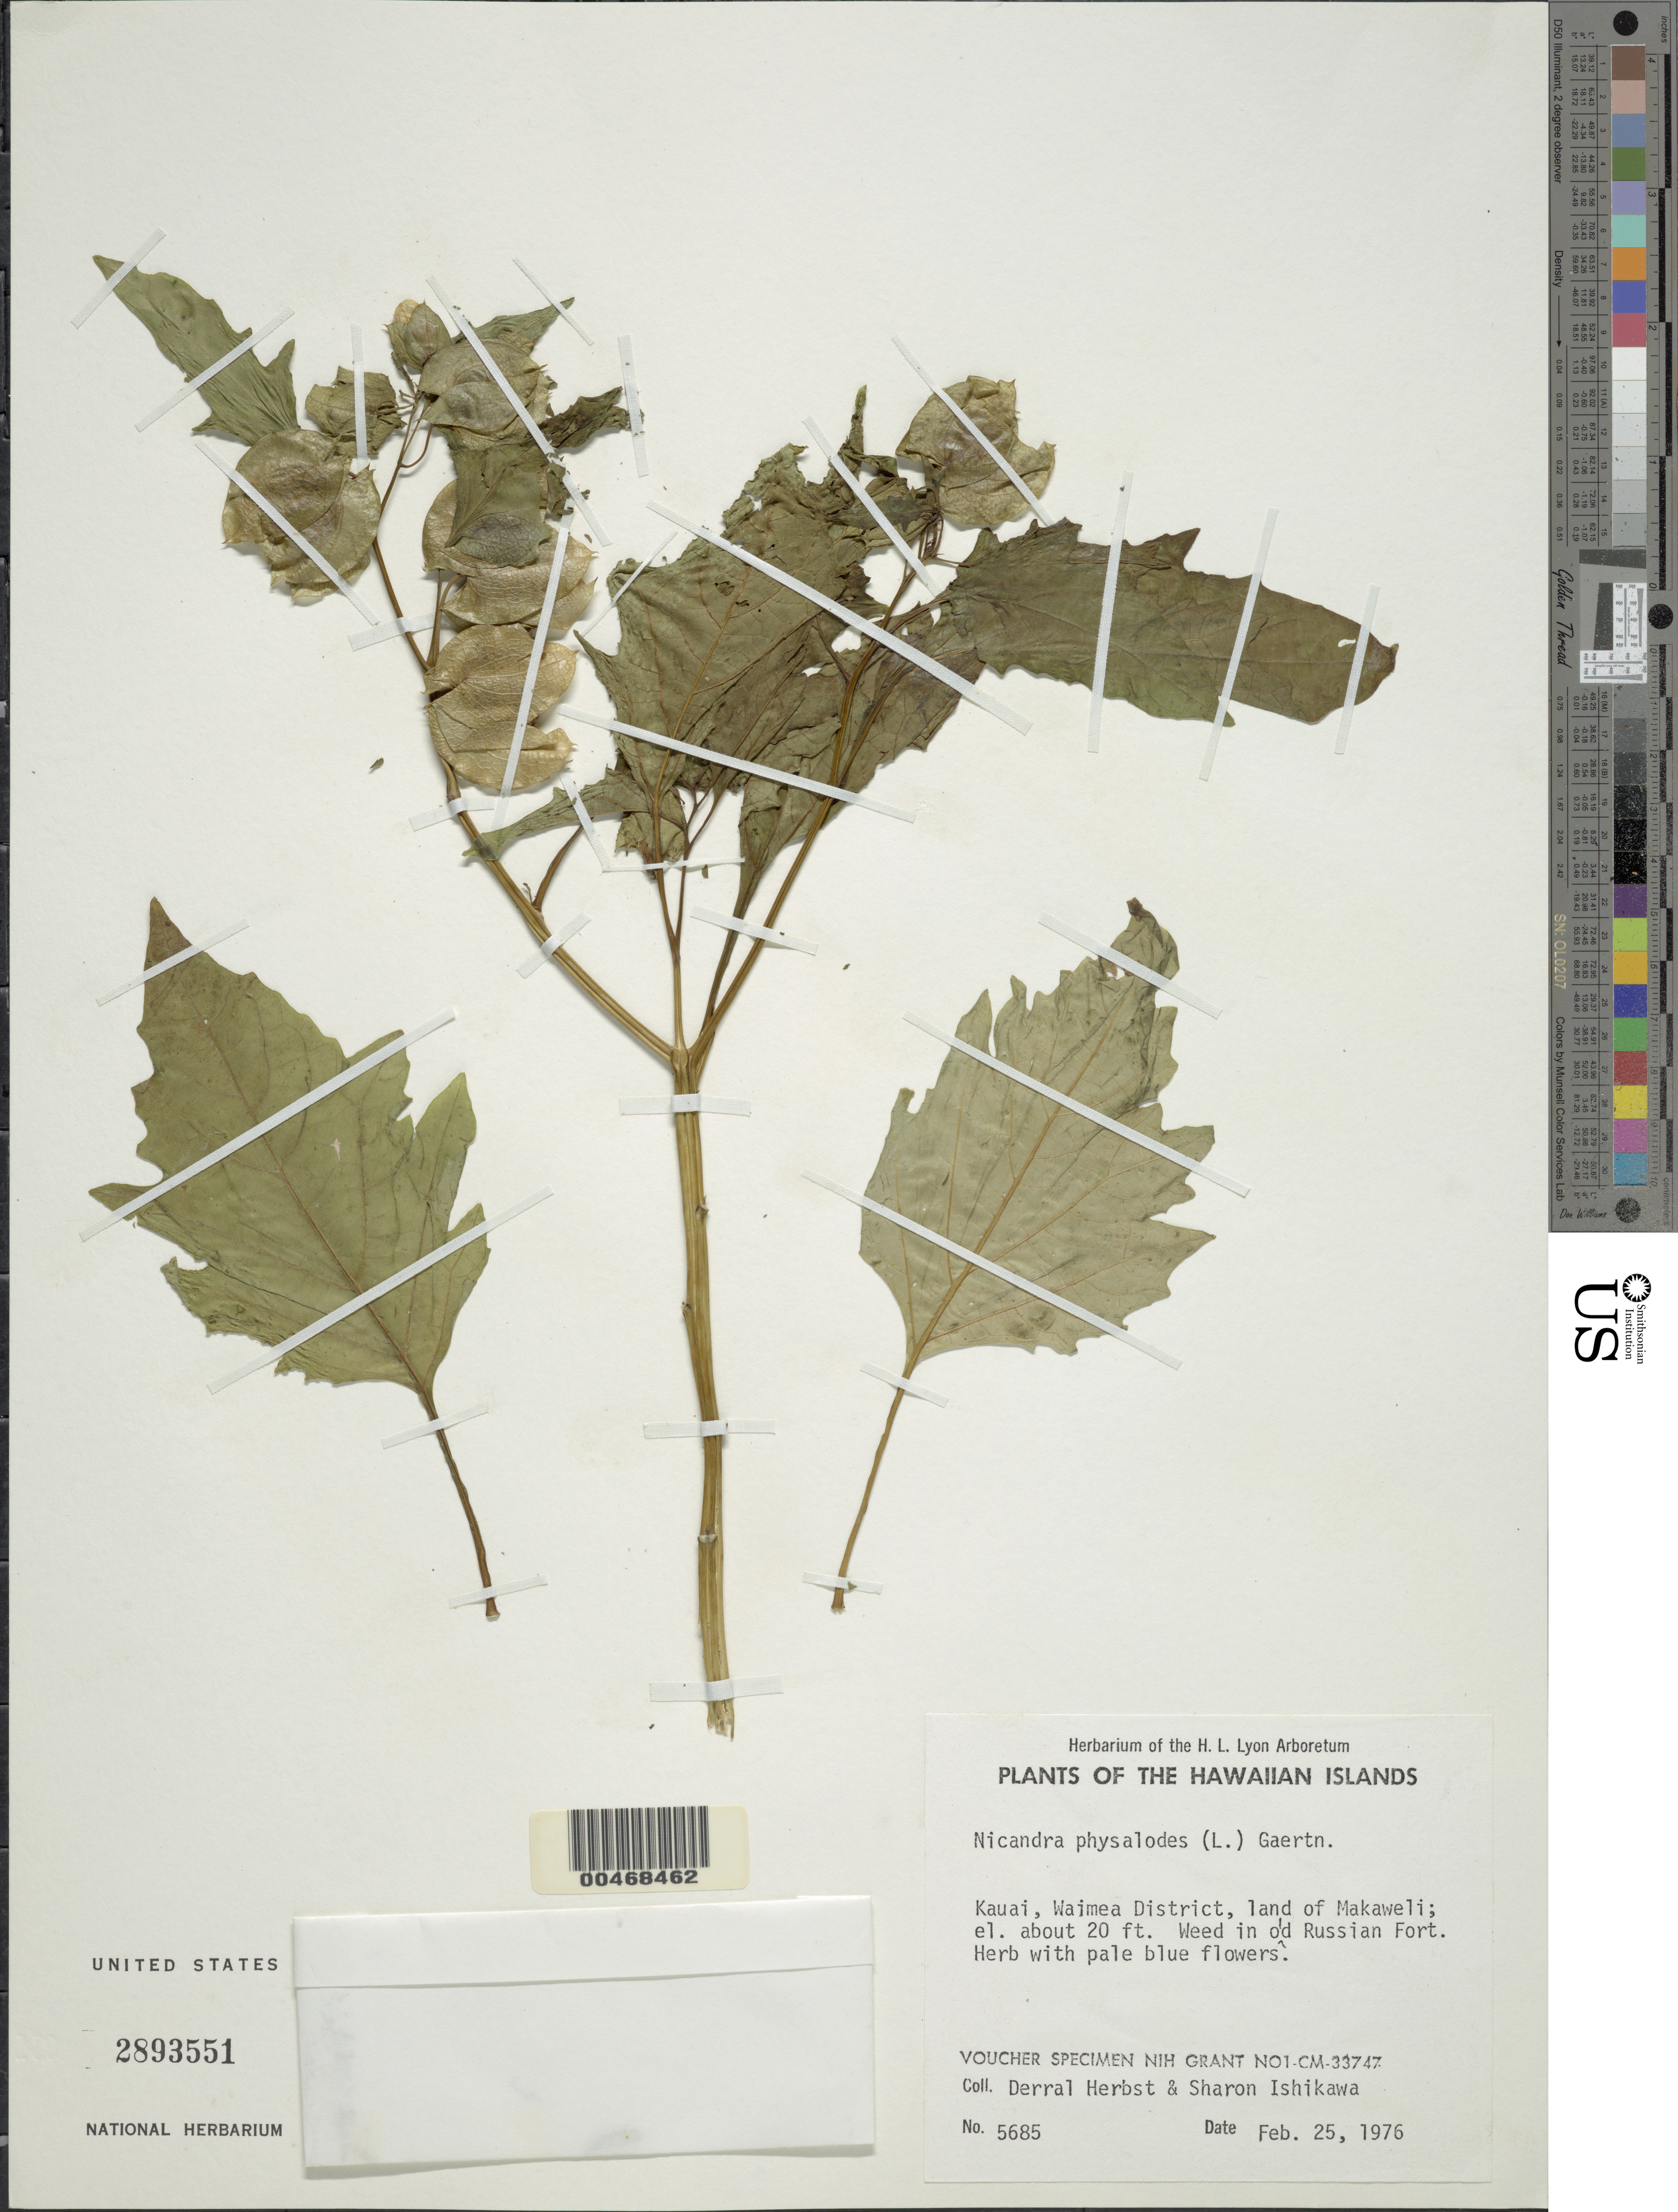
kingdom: Plantae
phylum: Tracheophyta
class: Magnoliopsida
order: Solanales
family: Solanaceae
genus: Nicandra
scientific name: Nicandra physalodes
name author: (L.) Gaertn.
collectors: D. R. Herbst & S. Ishakawa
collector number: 5685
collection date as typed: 25 Feb 1976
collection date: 1976-02-25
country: United States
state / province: Hawaii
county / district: Kauai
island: Kaua'i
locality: Waimea District, land of Makaweli, in old Russian Fort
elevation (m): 6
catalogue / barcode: US 2893551